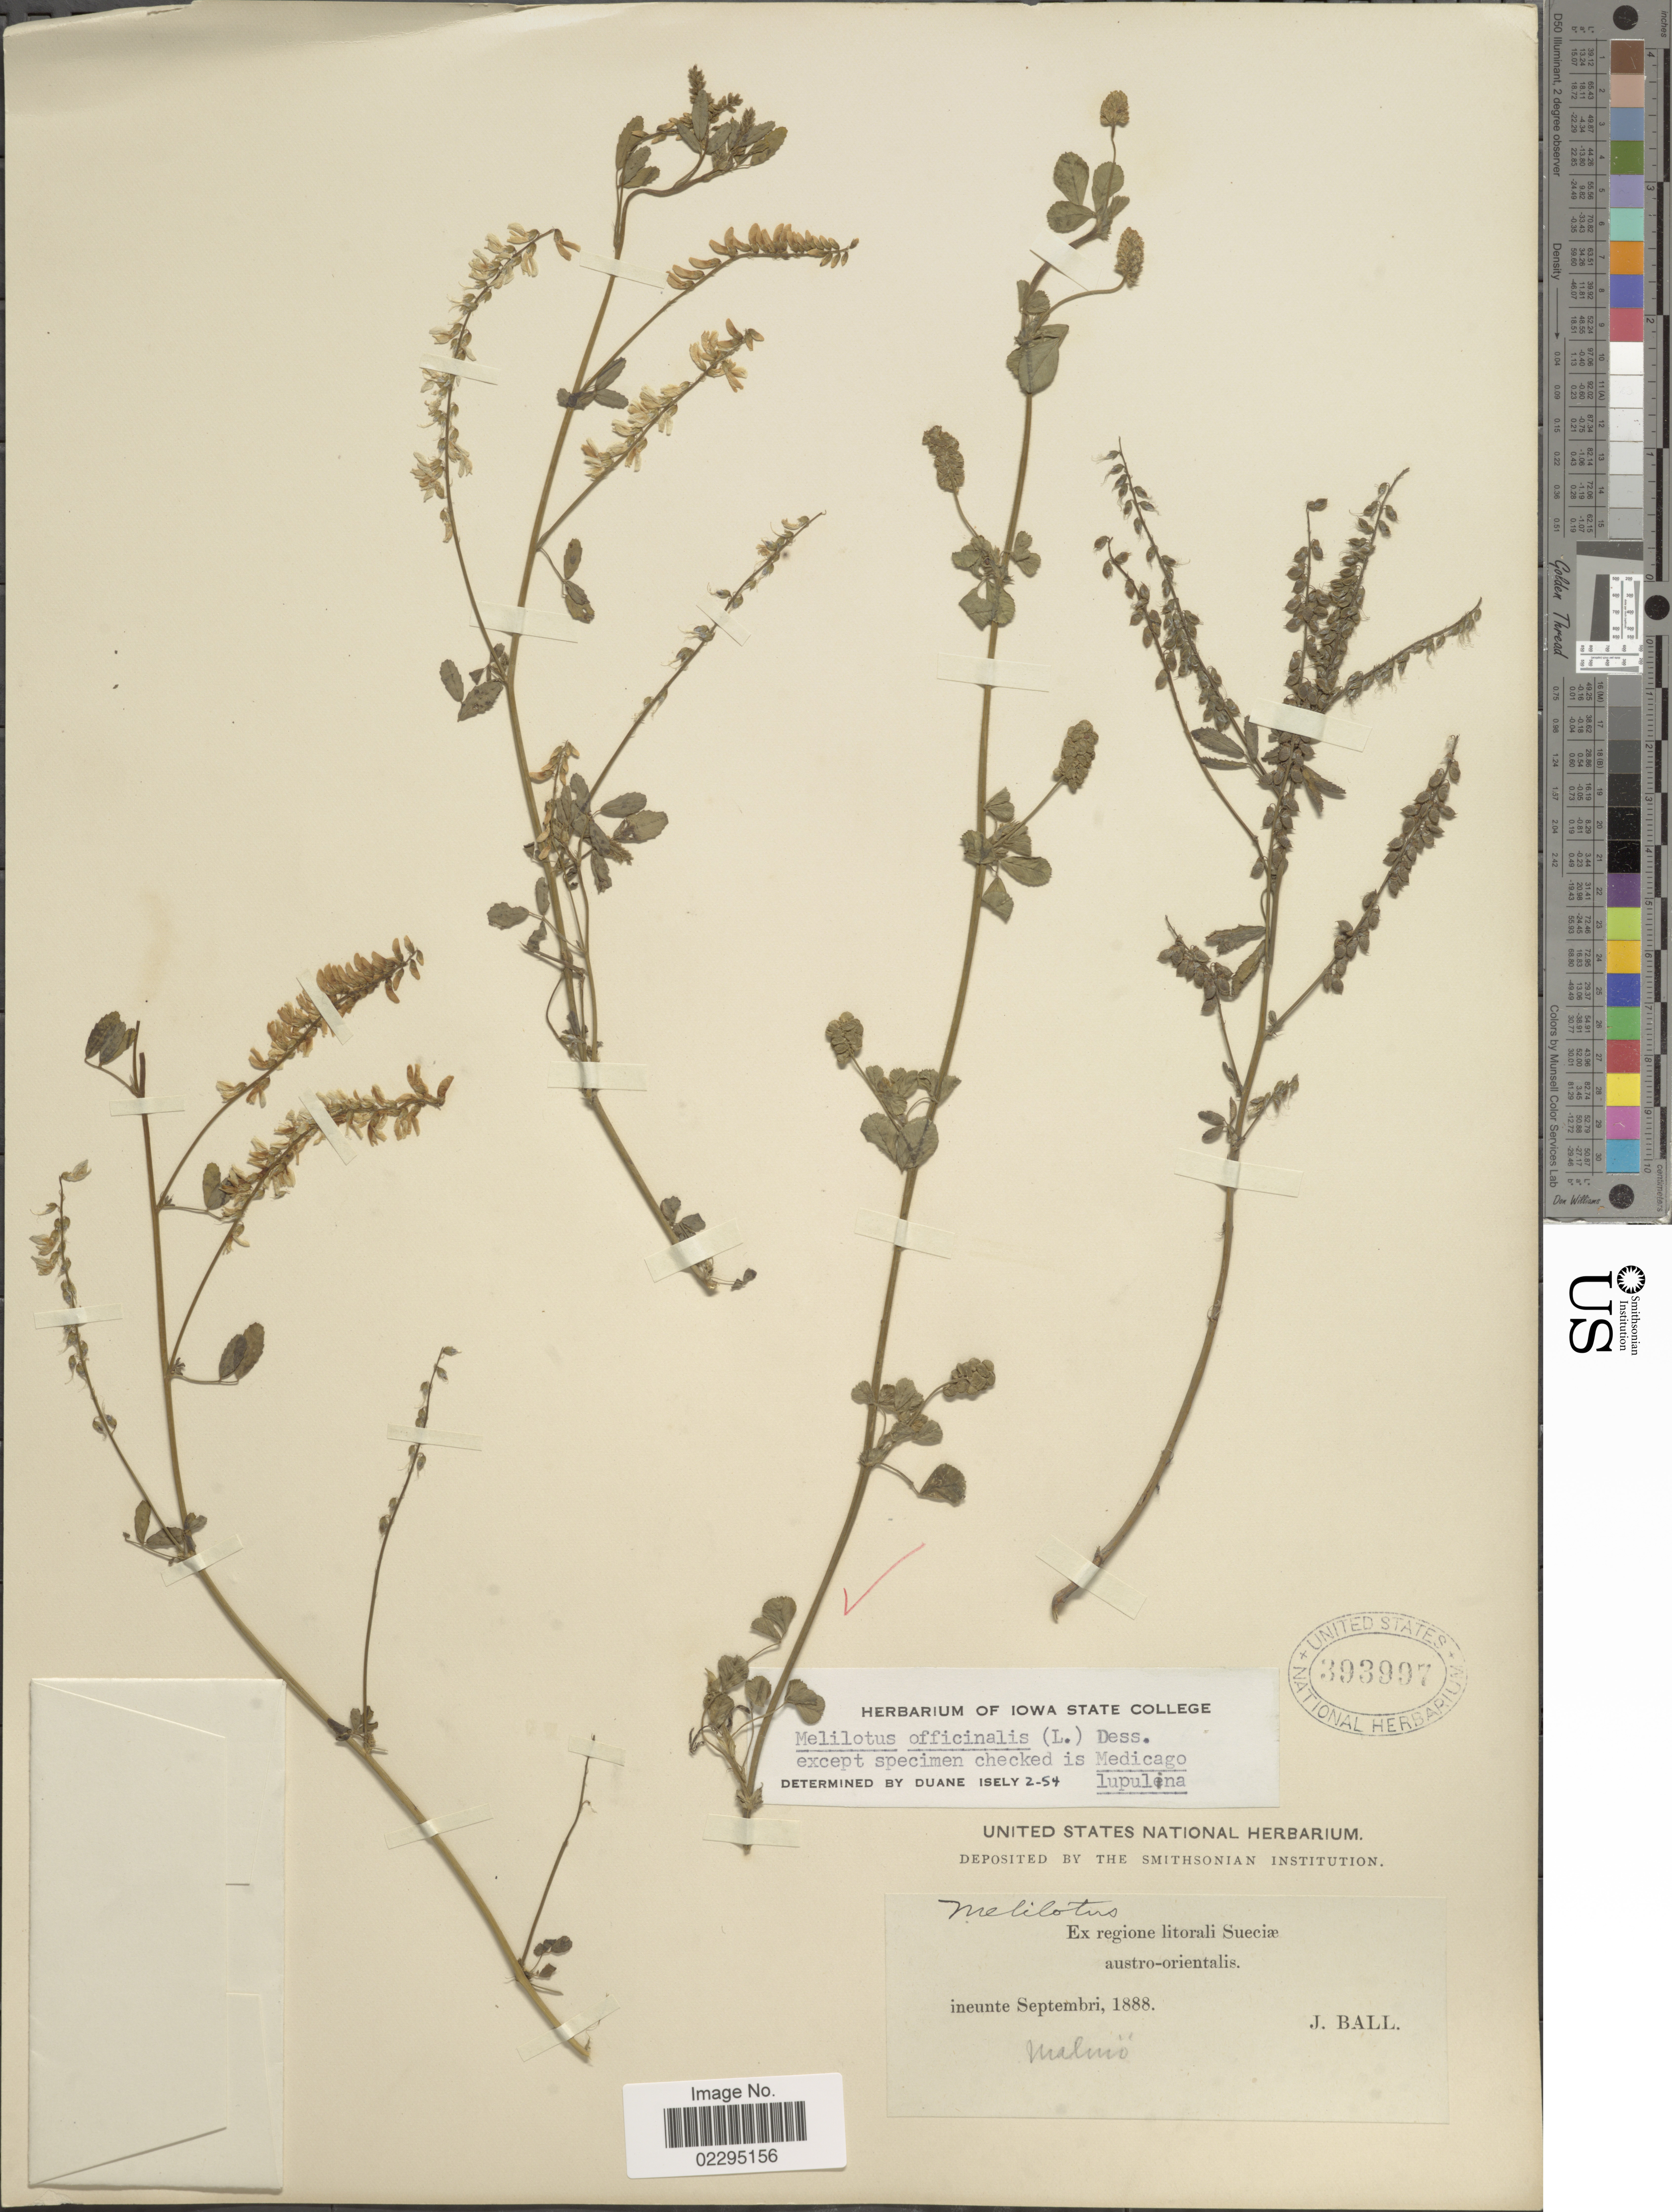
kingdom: Plantae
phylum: Tracheophyta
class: Magnoliopsida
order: Fabales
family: Fabaceae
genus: Melilotus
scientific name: Melilotus officinalis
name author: (L.) Lam.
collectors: J. Ball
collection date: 1888-09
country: Sweden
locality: Ex Regione Litorali Suecicae, austro-orientalis. malmö.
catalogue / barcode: US 393997